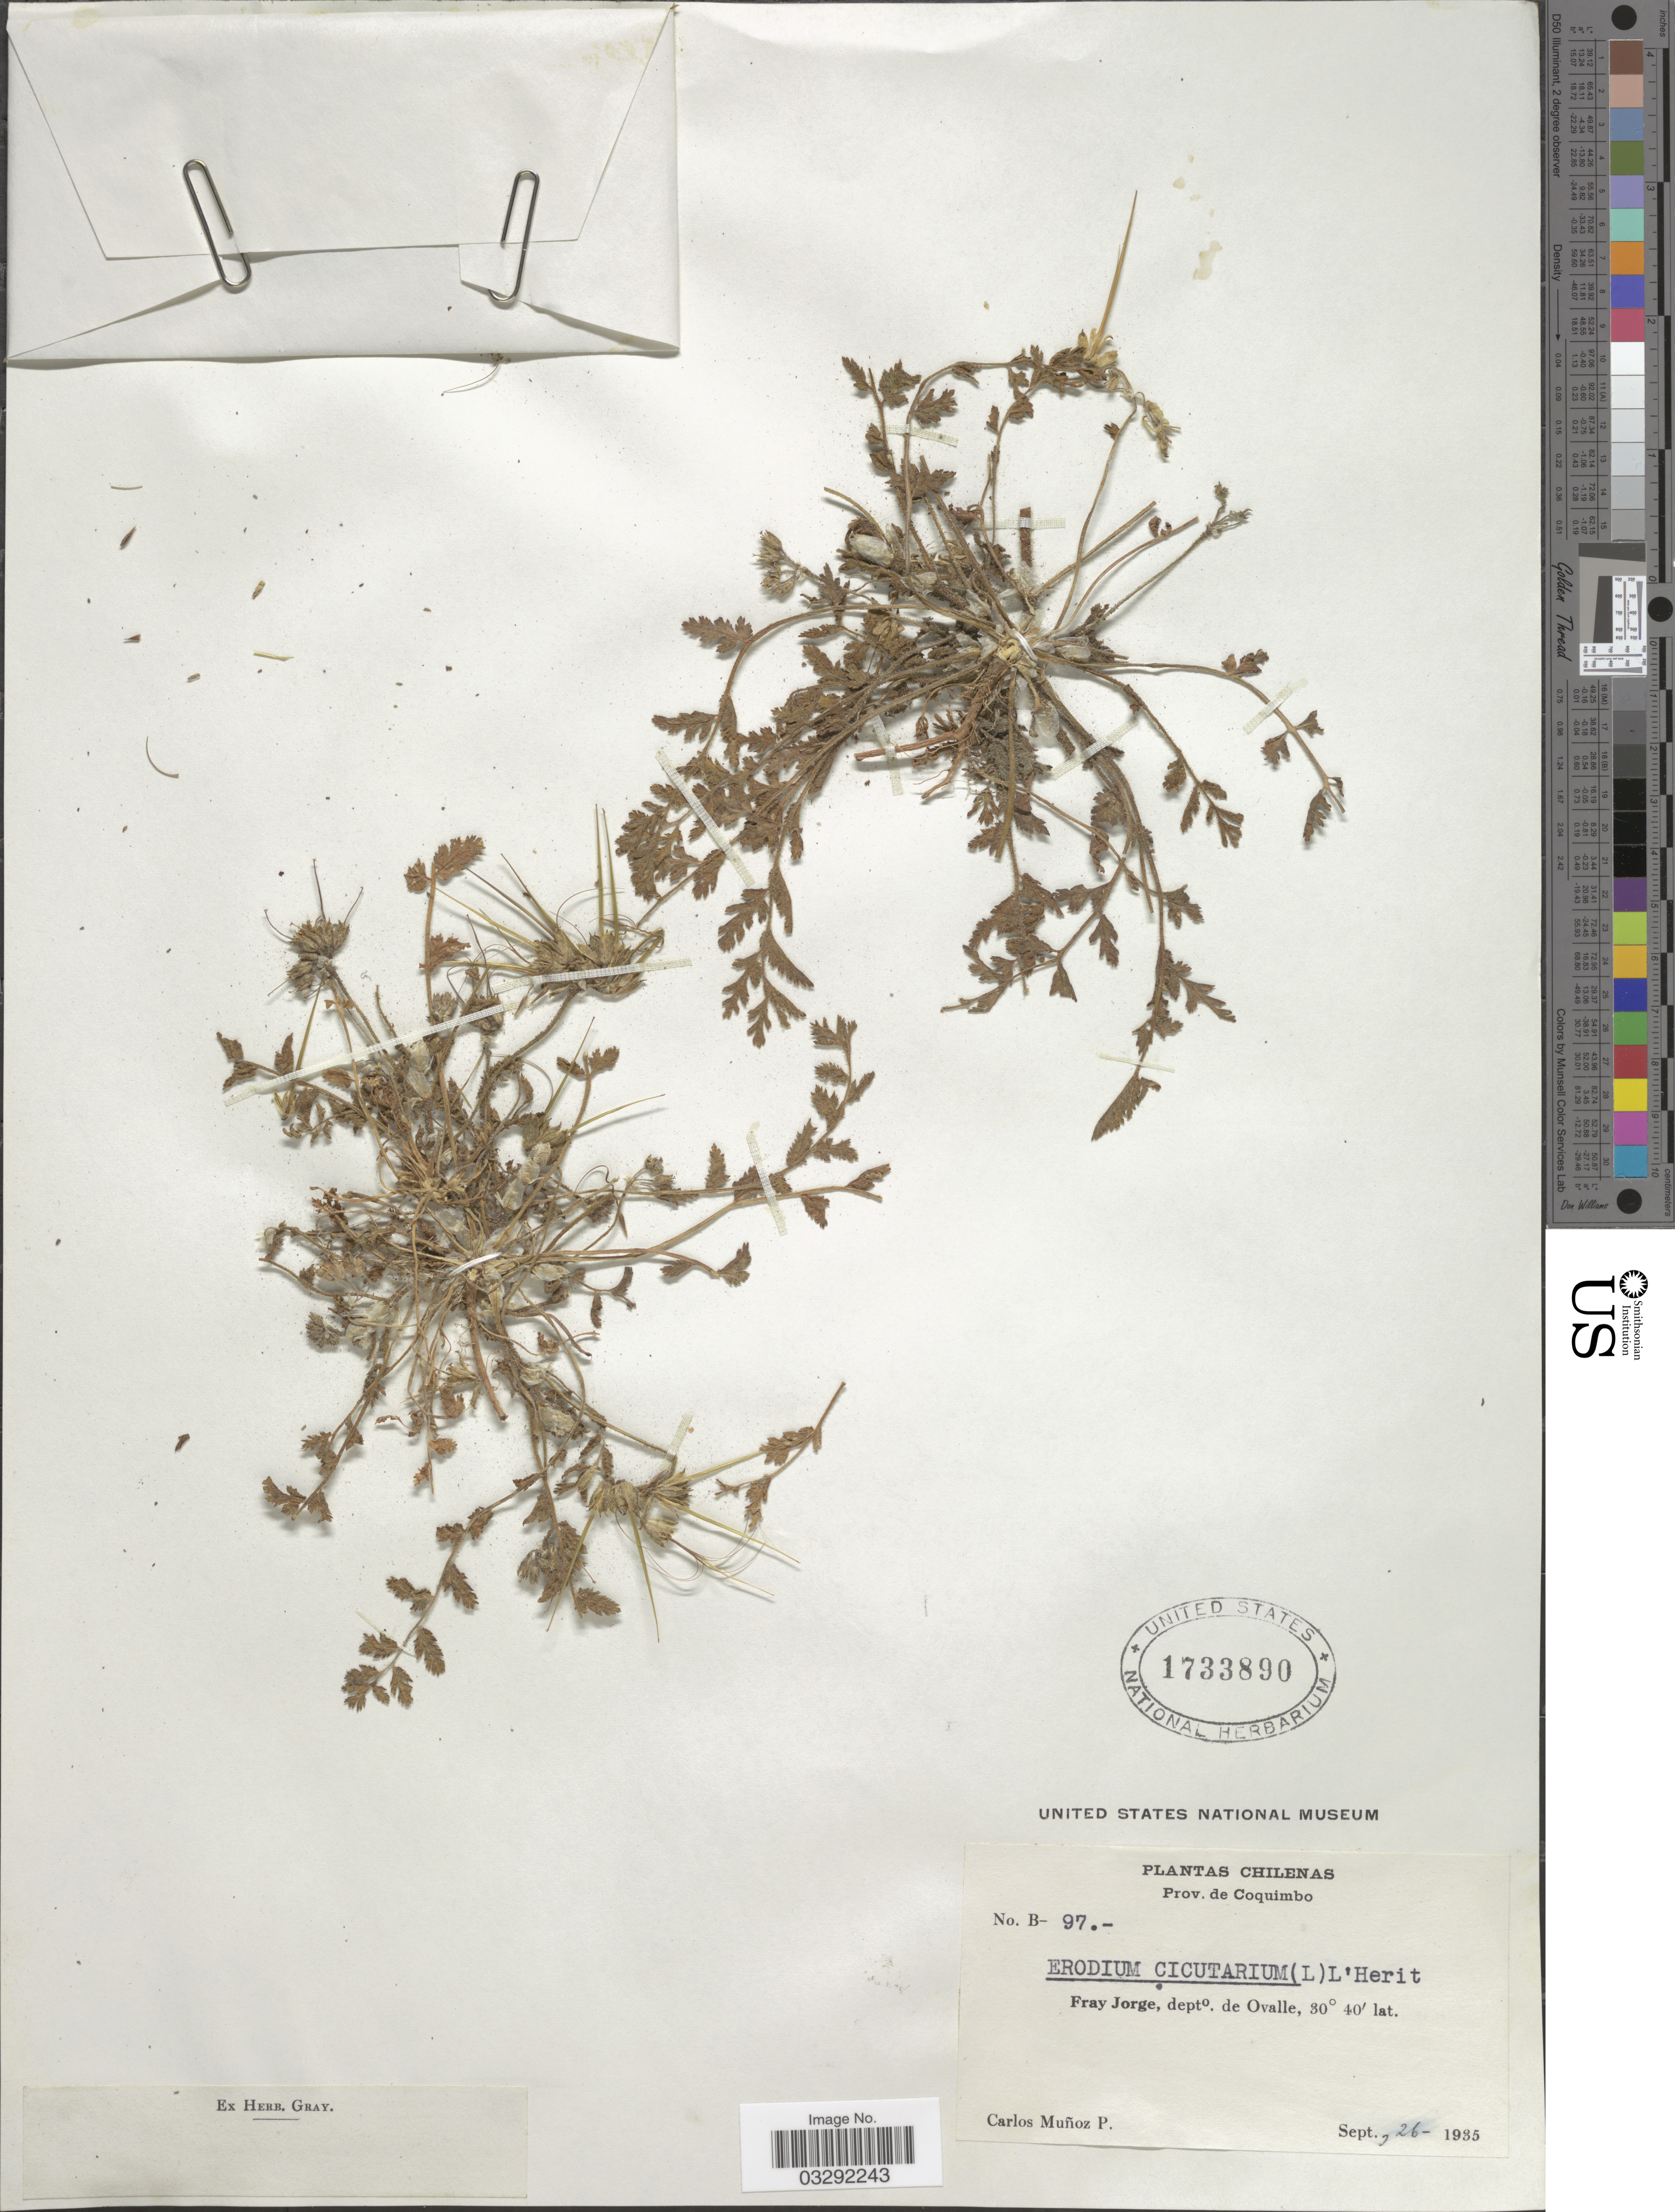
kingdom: Plantae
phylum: Tracheophyta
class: Magnoliopsida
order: Geraniales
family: Geraniaceae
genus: Erodium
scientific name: Erodium cicutarium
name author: (L.) L'Hér.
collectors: C. Munoz P.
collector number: B-97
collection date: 1935-09-26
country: Chile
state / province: Coquimbo (IV)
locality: Prov. de Coquimbo. Fray Jorge, deptº. de Ovalle.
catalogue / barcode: US 1733890